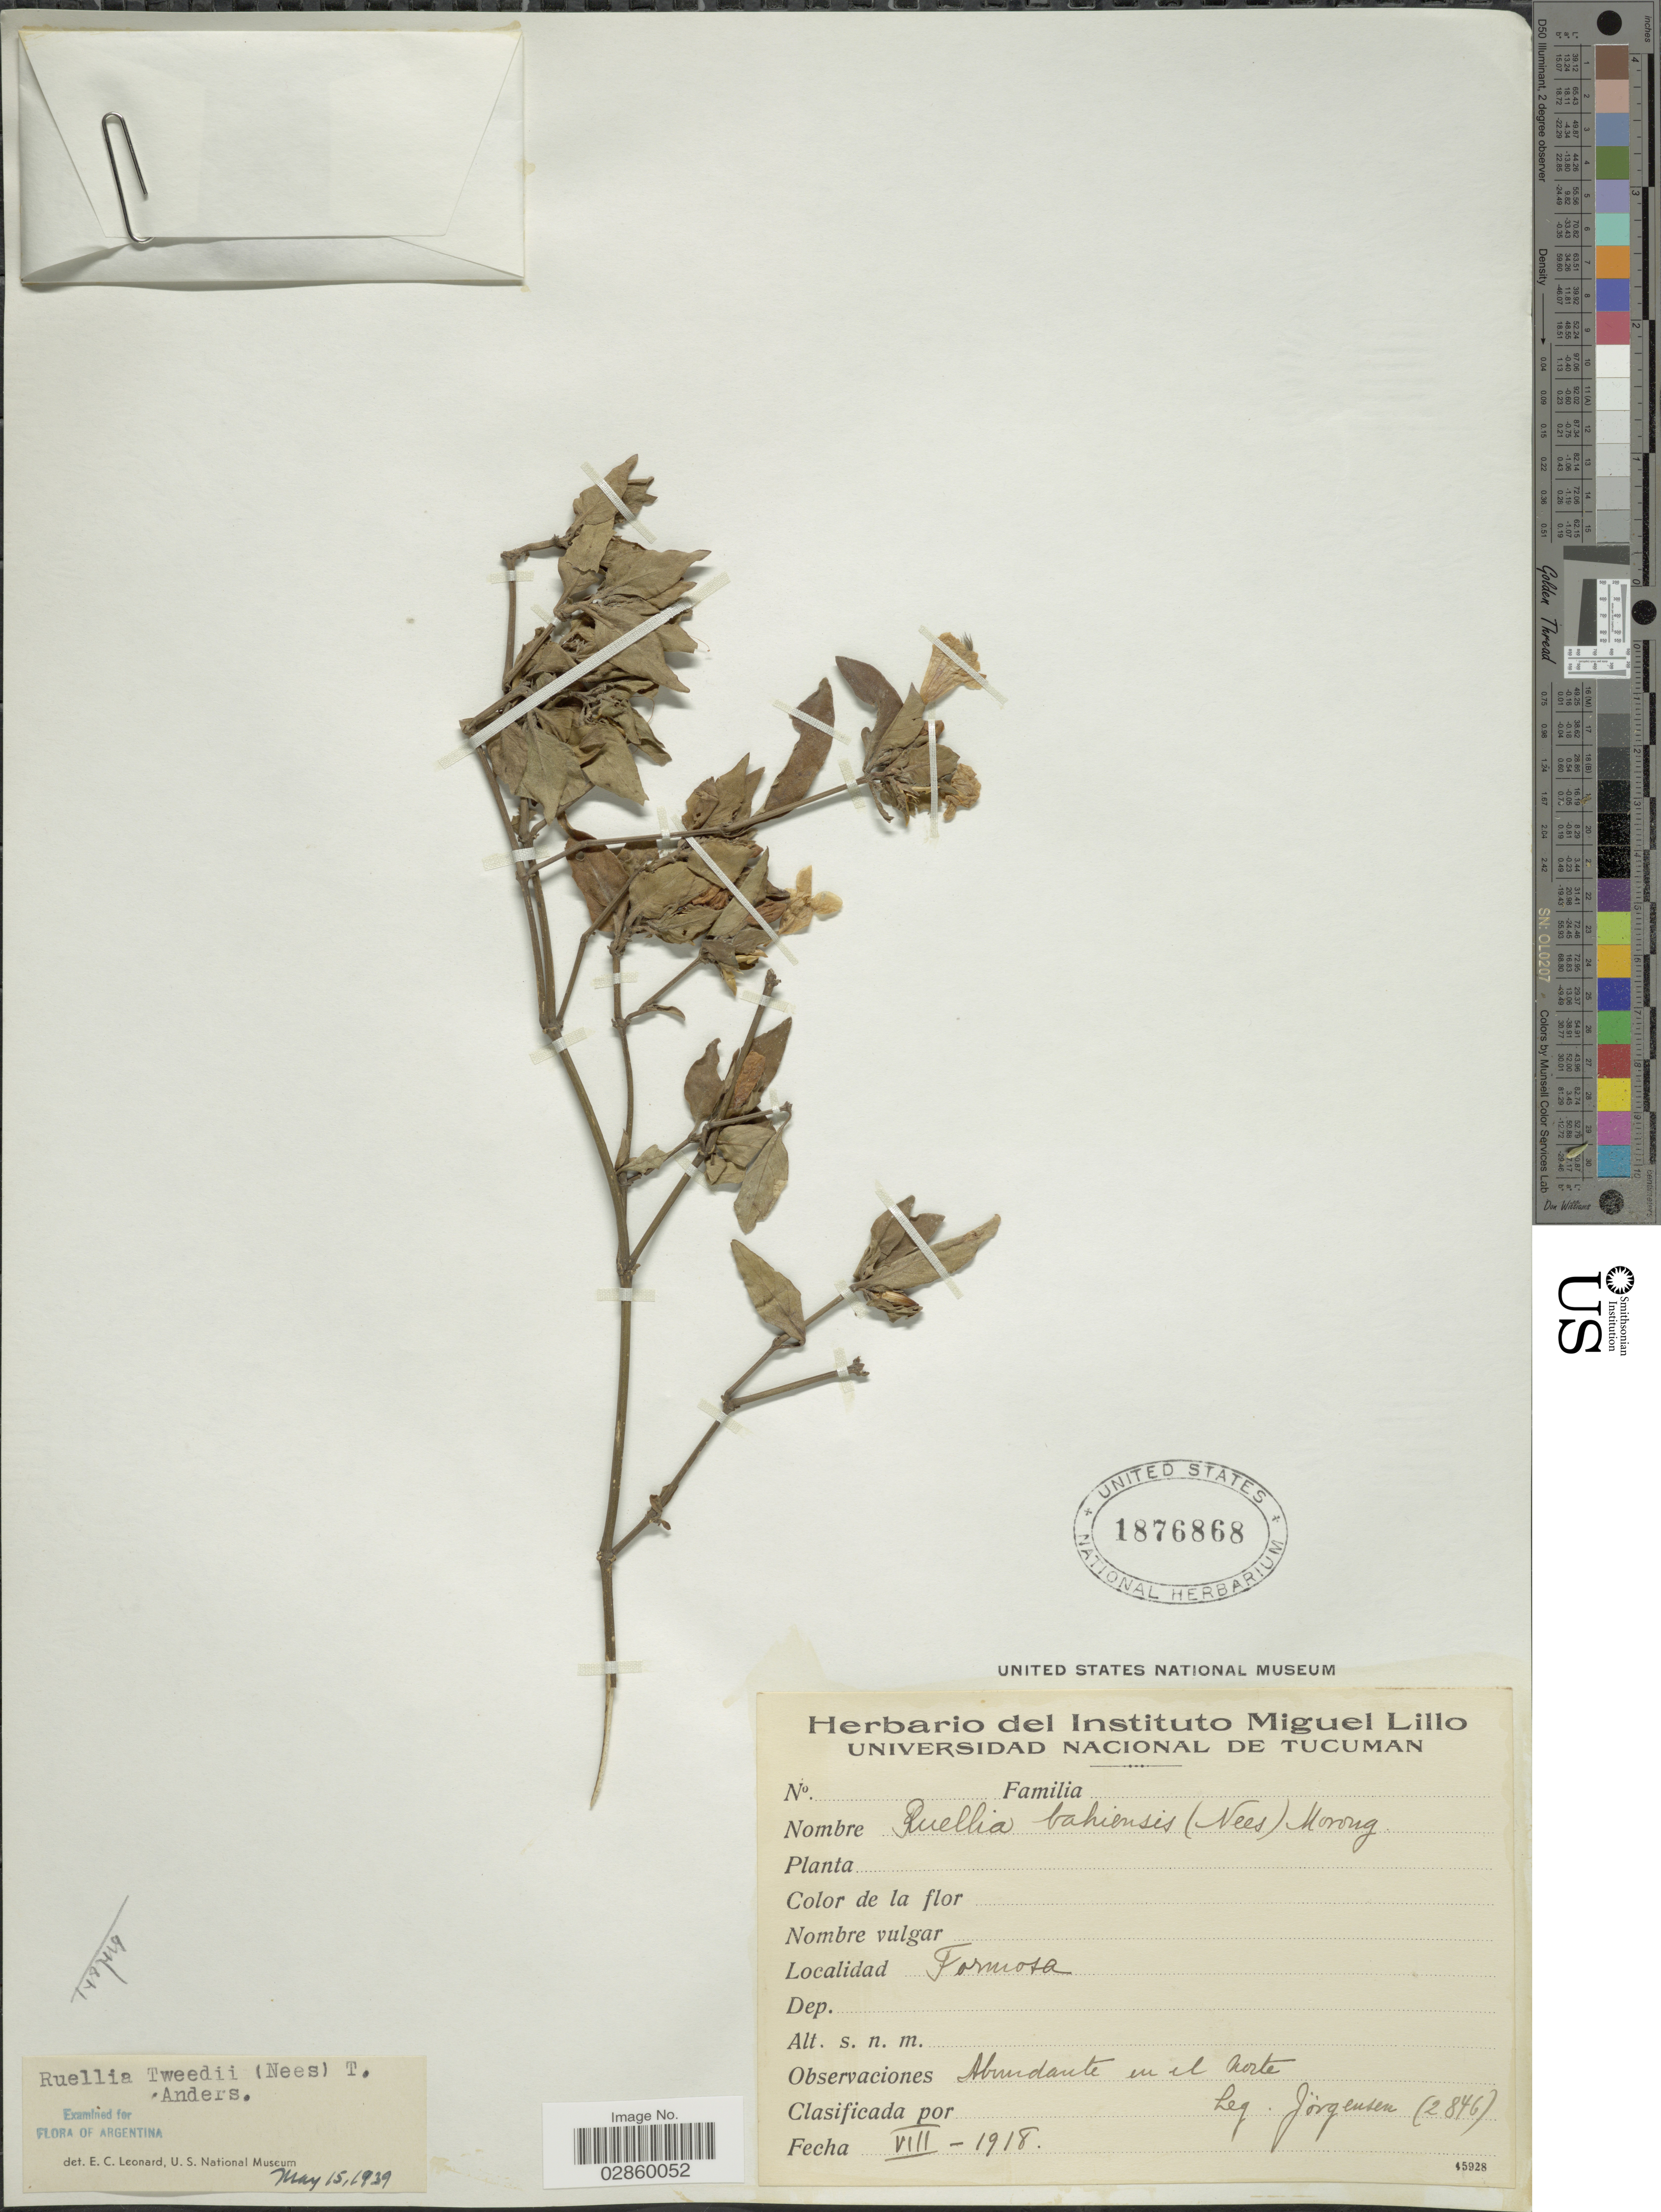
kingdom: Plantae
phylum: Tracheophyta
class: Magnoliopsida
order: Lamiales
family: Acanthaceae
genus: Ruellia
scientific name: Ruellia erythropus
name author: (Nees) Lindau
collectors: Jorgensen, --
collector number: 2846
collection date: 1918-08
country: Argentina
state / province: Formosa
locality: Abundante en el norte, Formosa.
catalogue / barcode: US 1876868